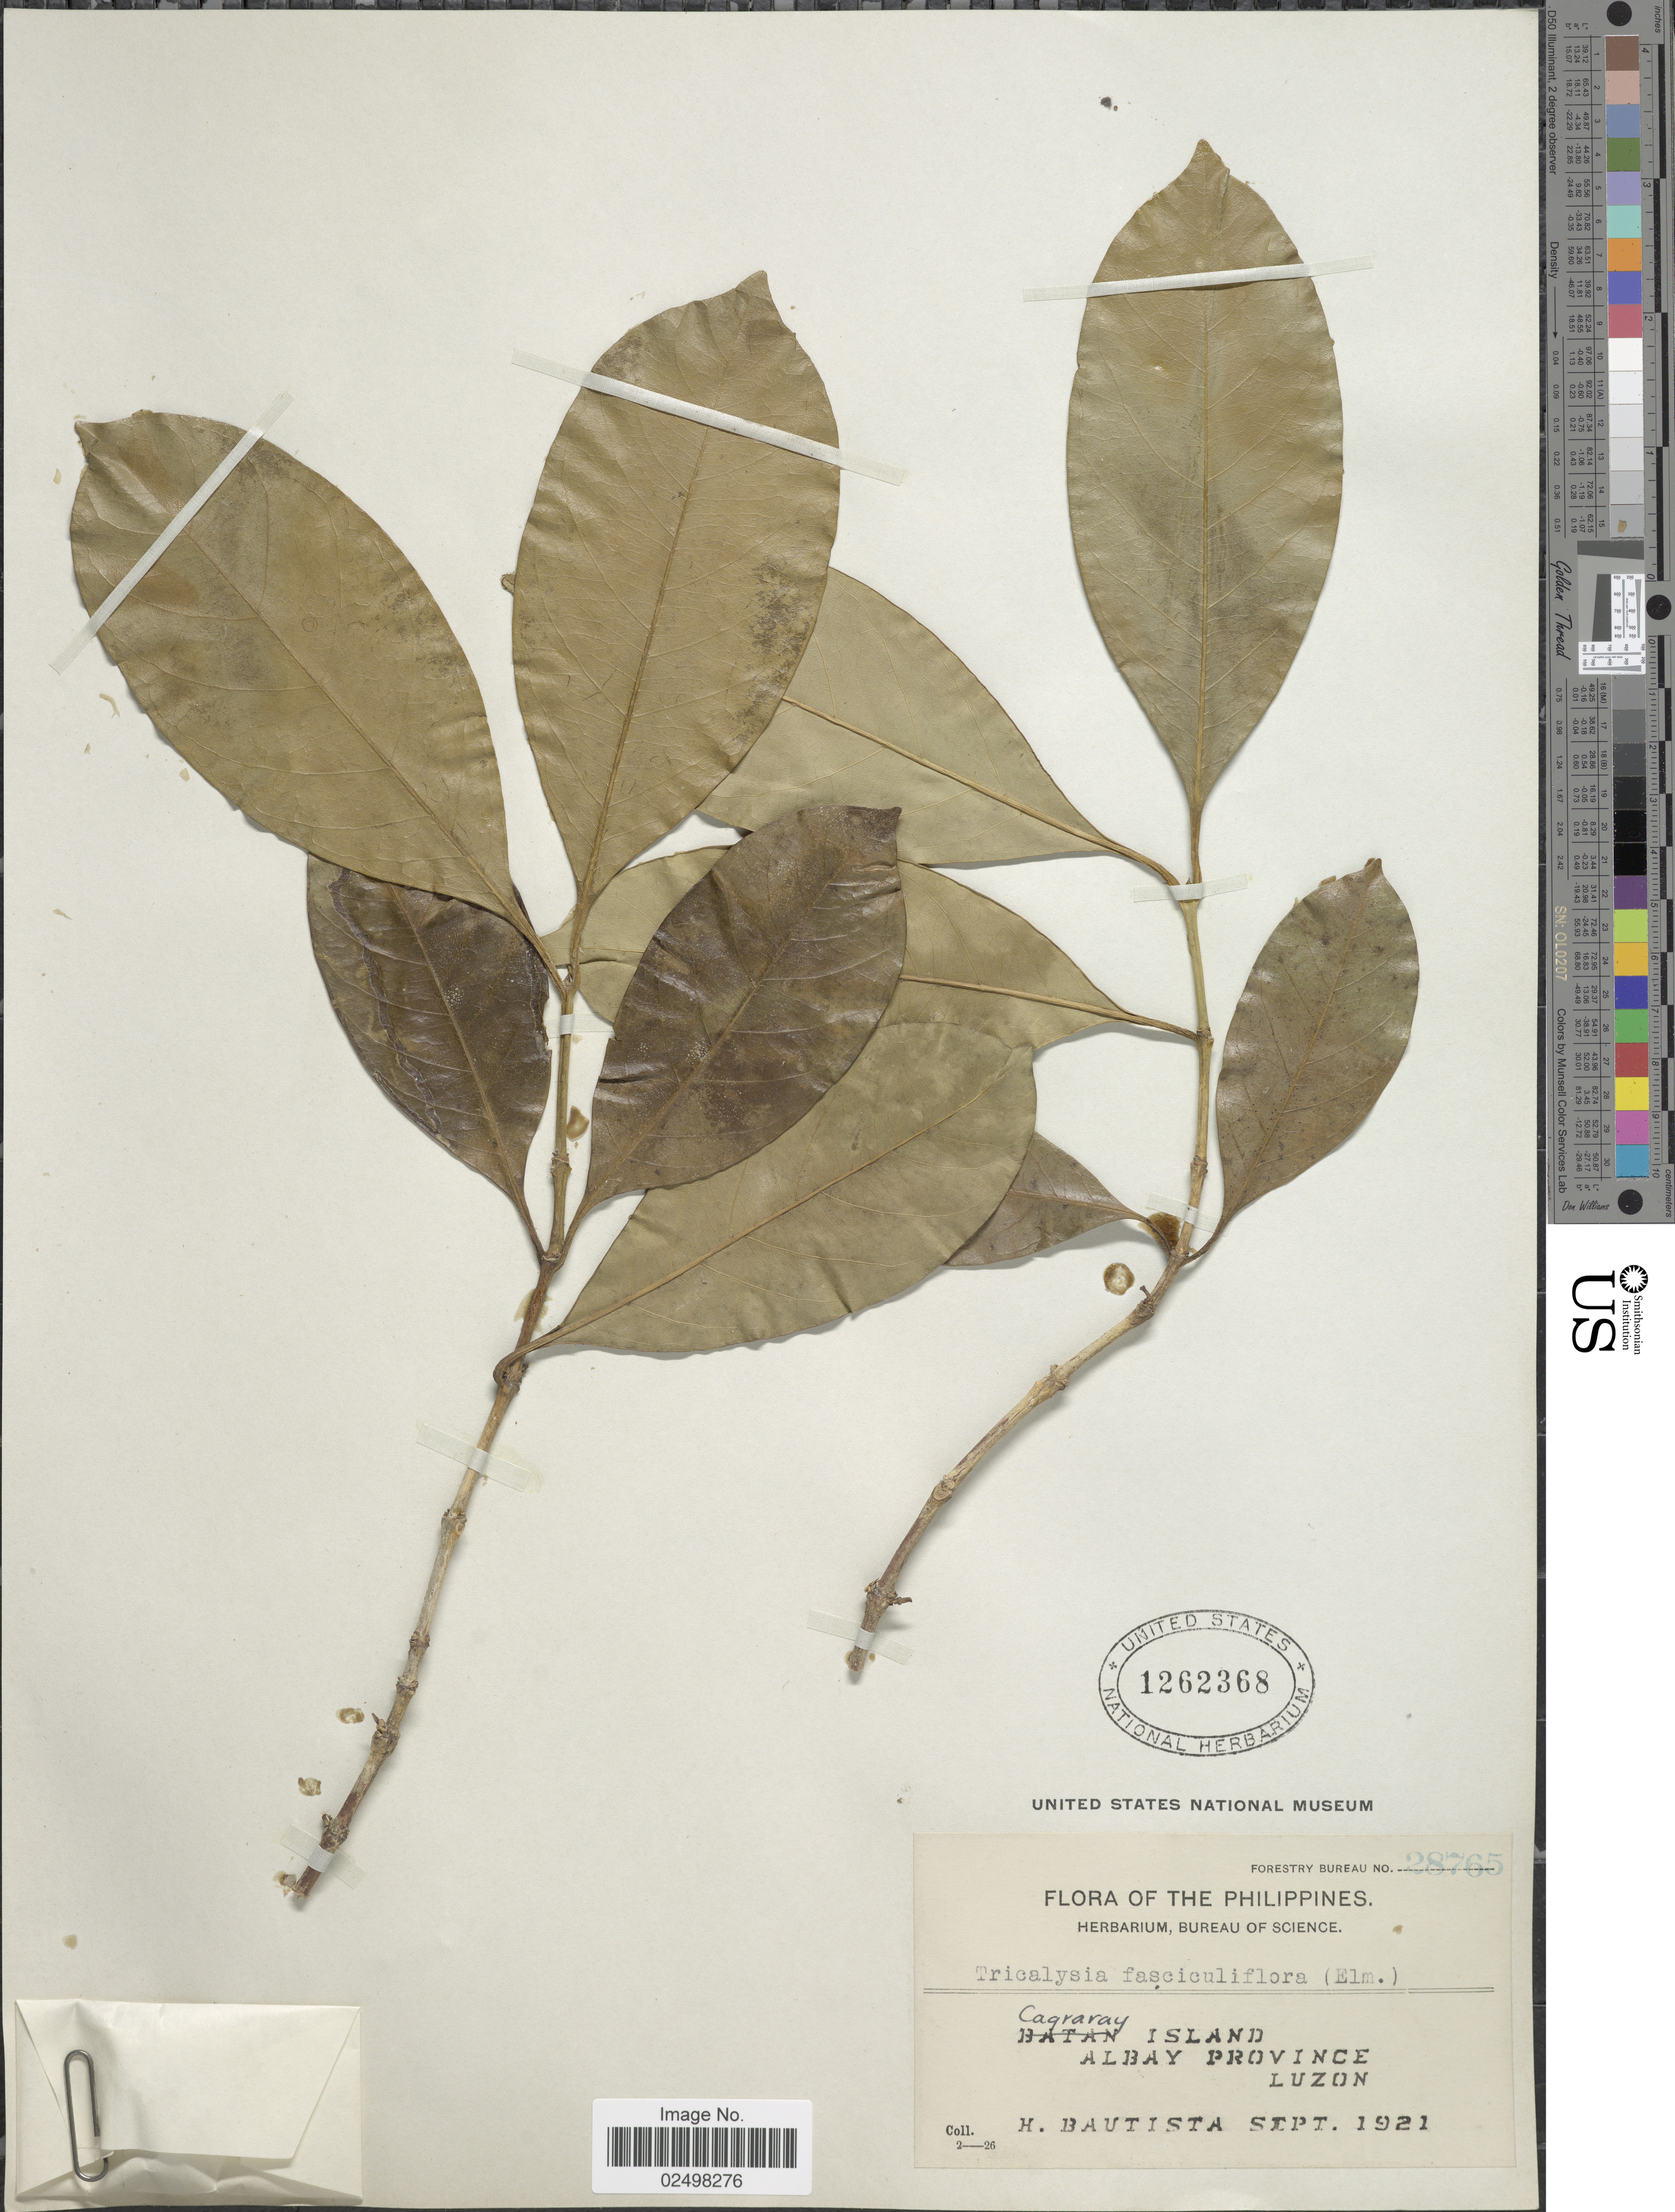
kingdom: Plantae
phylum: Tracheophyta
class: Magnoliopsida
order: Gentianales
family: Rubiaceae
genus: Tricalysia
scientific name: Tricalysia fasciculiflora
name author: (Elmer) Merr.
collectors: H. Bautista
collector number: Forestry Bureau 28765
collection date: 1921-09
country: Philippines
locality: Cagraray Island, Albay Province, Luzon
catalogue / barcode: US 1262368